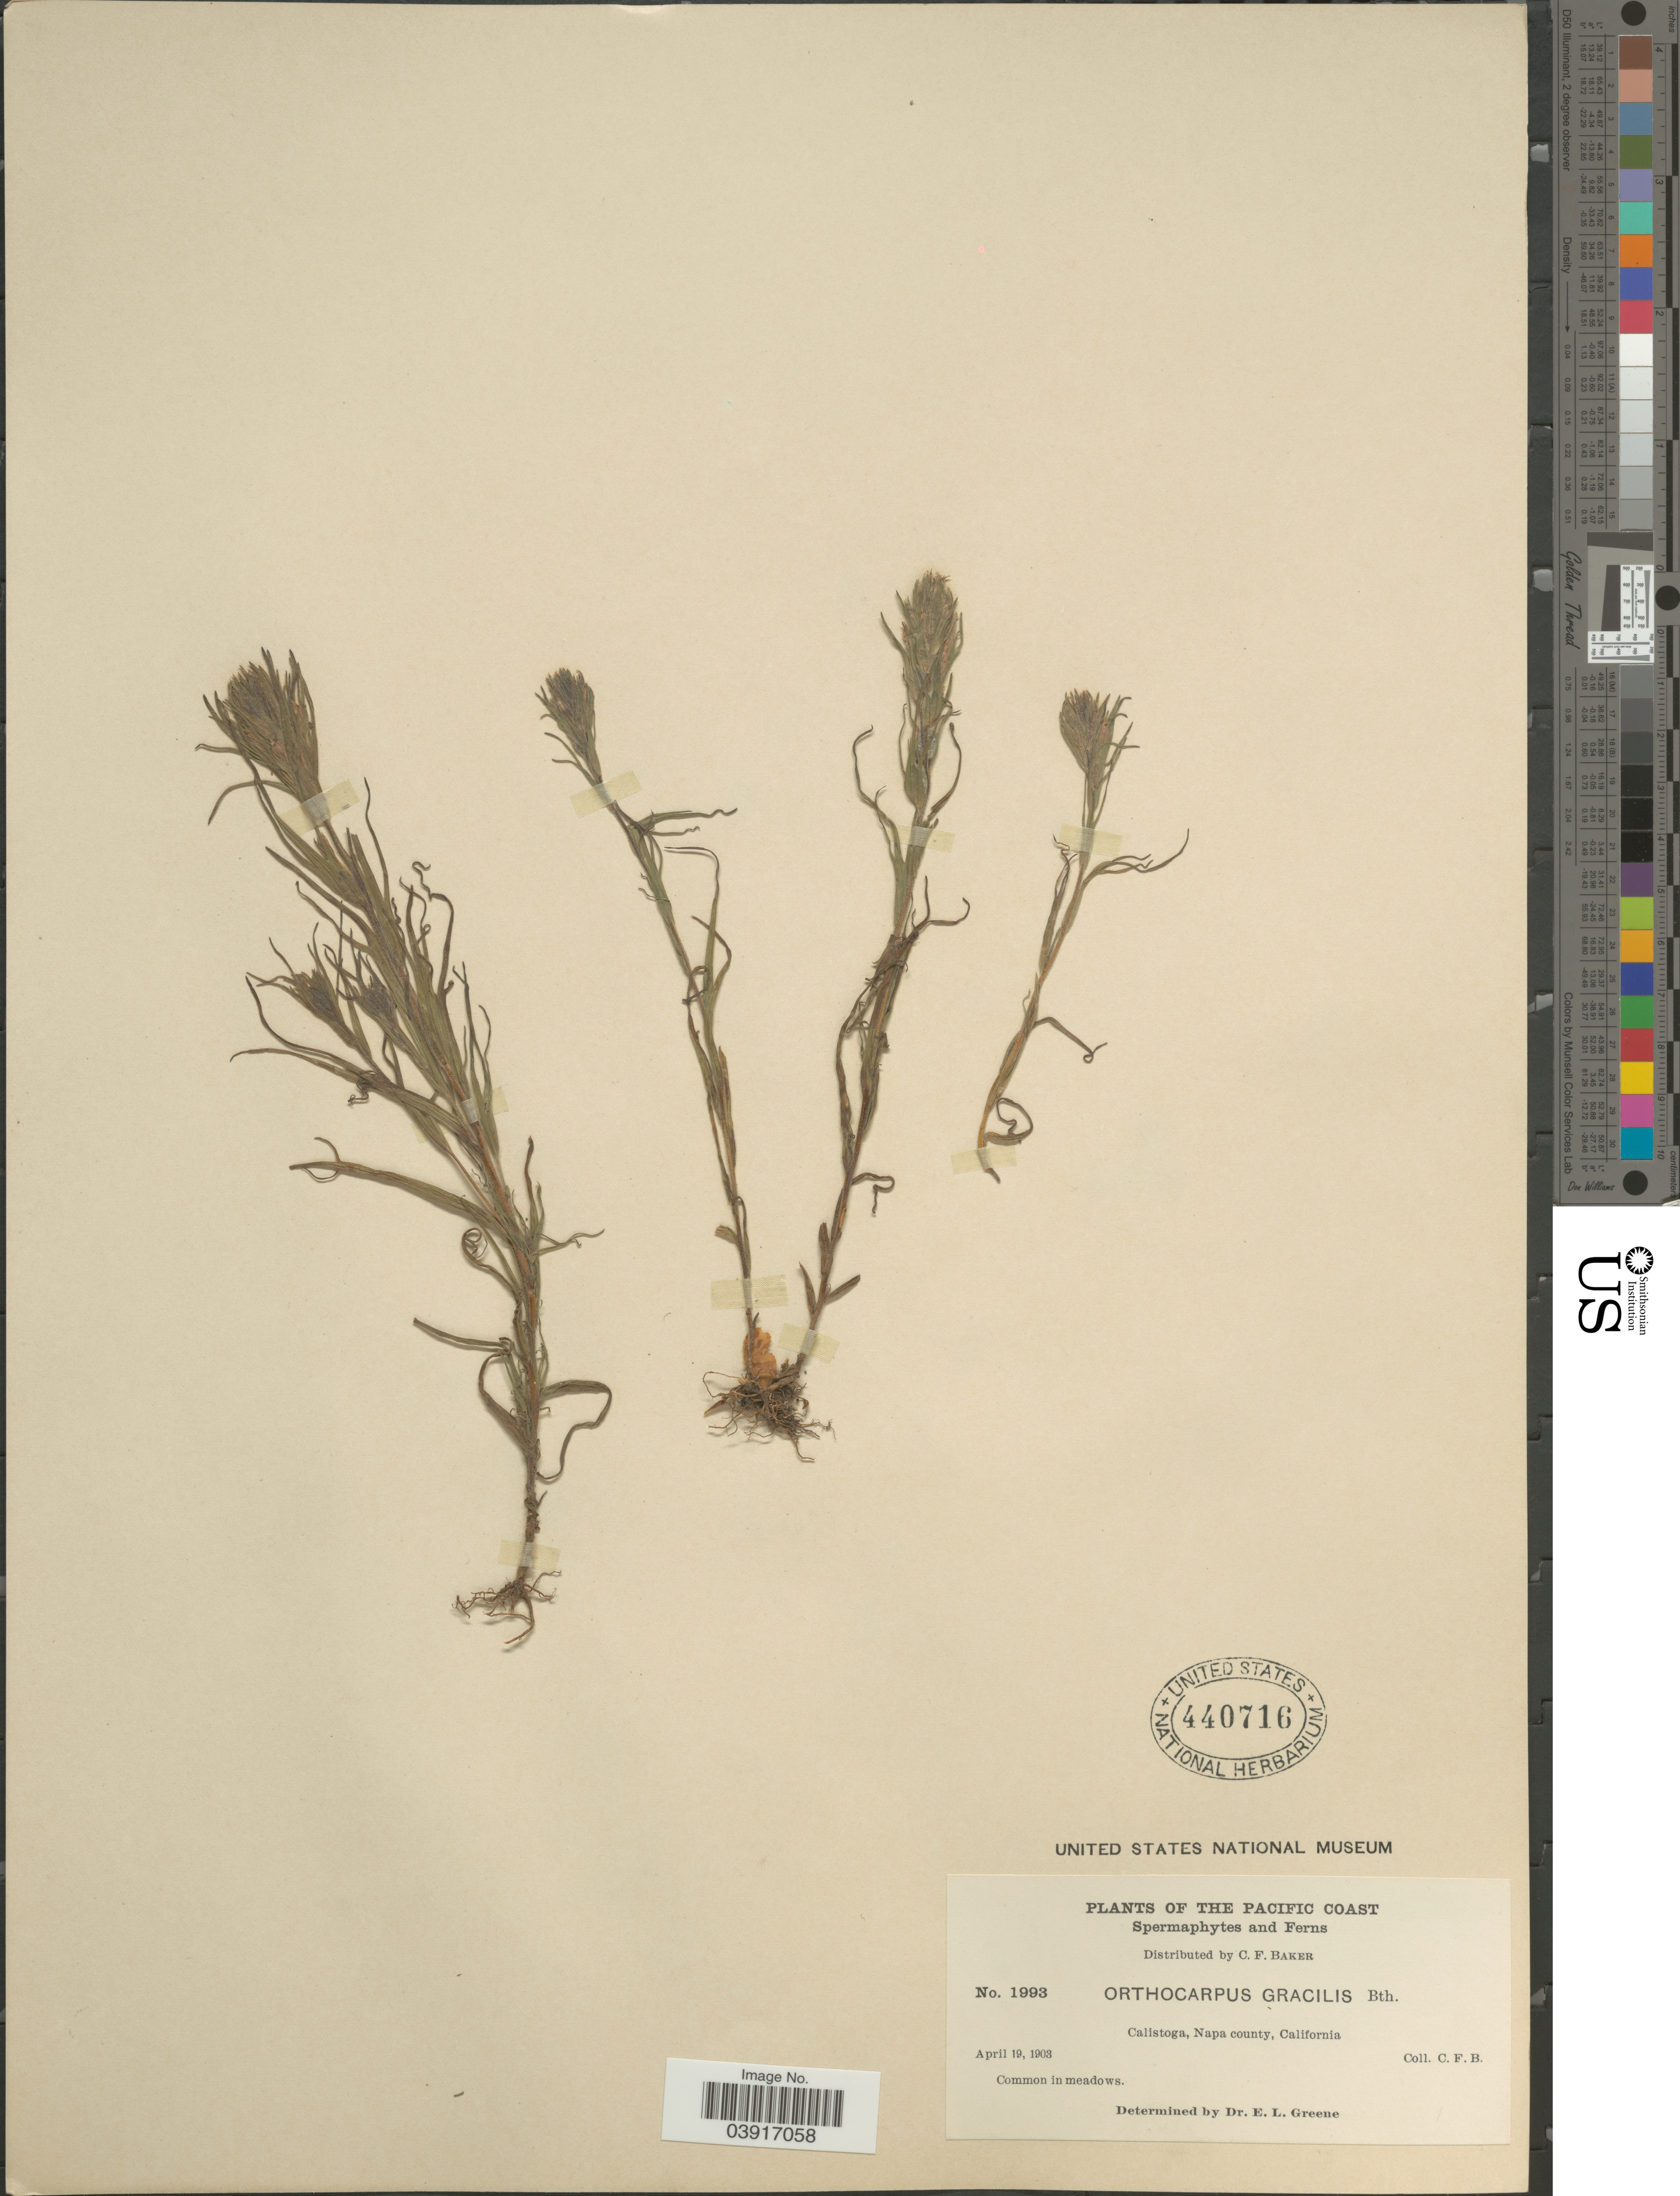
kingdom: Plantae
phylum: Tracheophyta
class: Magnoliopsida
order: Lamiales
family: Orobanchaceae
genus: Orthocarpus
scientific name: Orthocarpus attenuatus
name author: A. Gray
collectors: C. F. Baker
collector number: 1993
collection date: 1903-04-19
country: United States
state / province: California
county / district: Napa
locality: The Pacific Coast. Calistoga, Napa county.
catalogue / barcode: US 440716